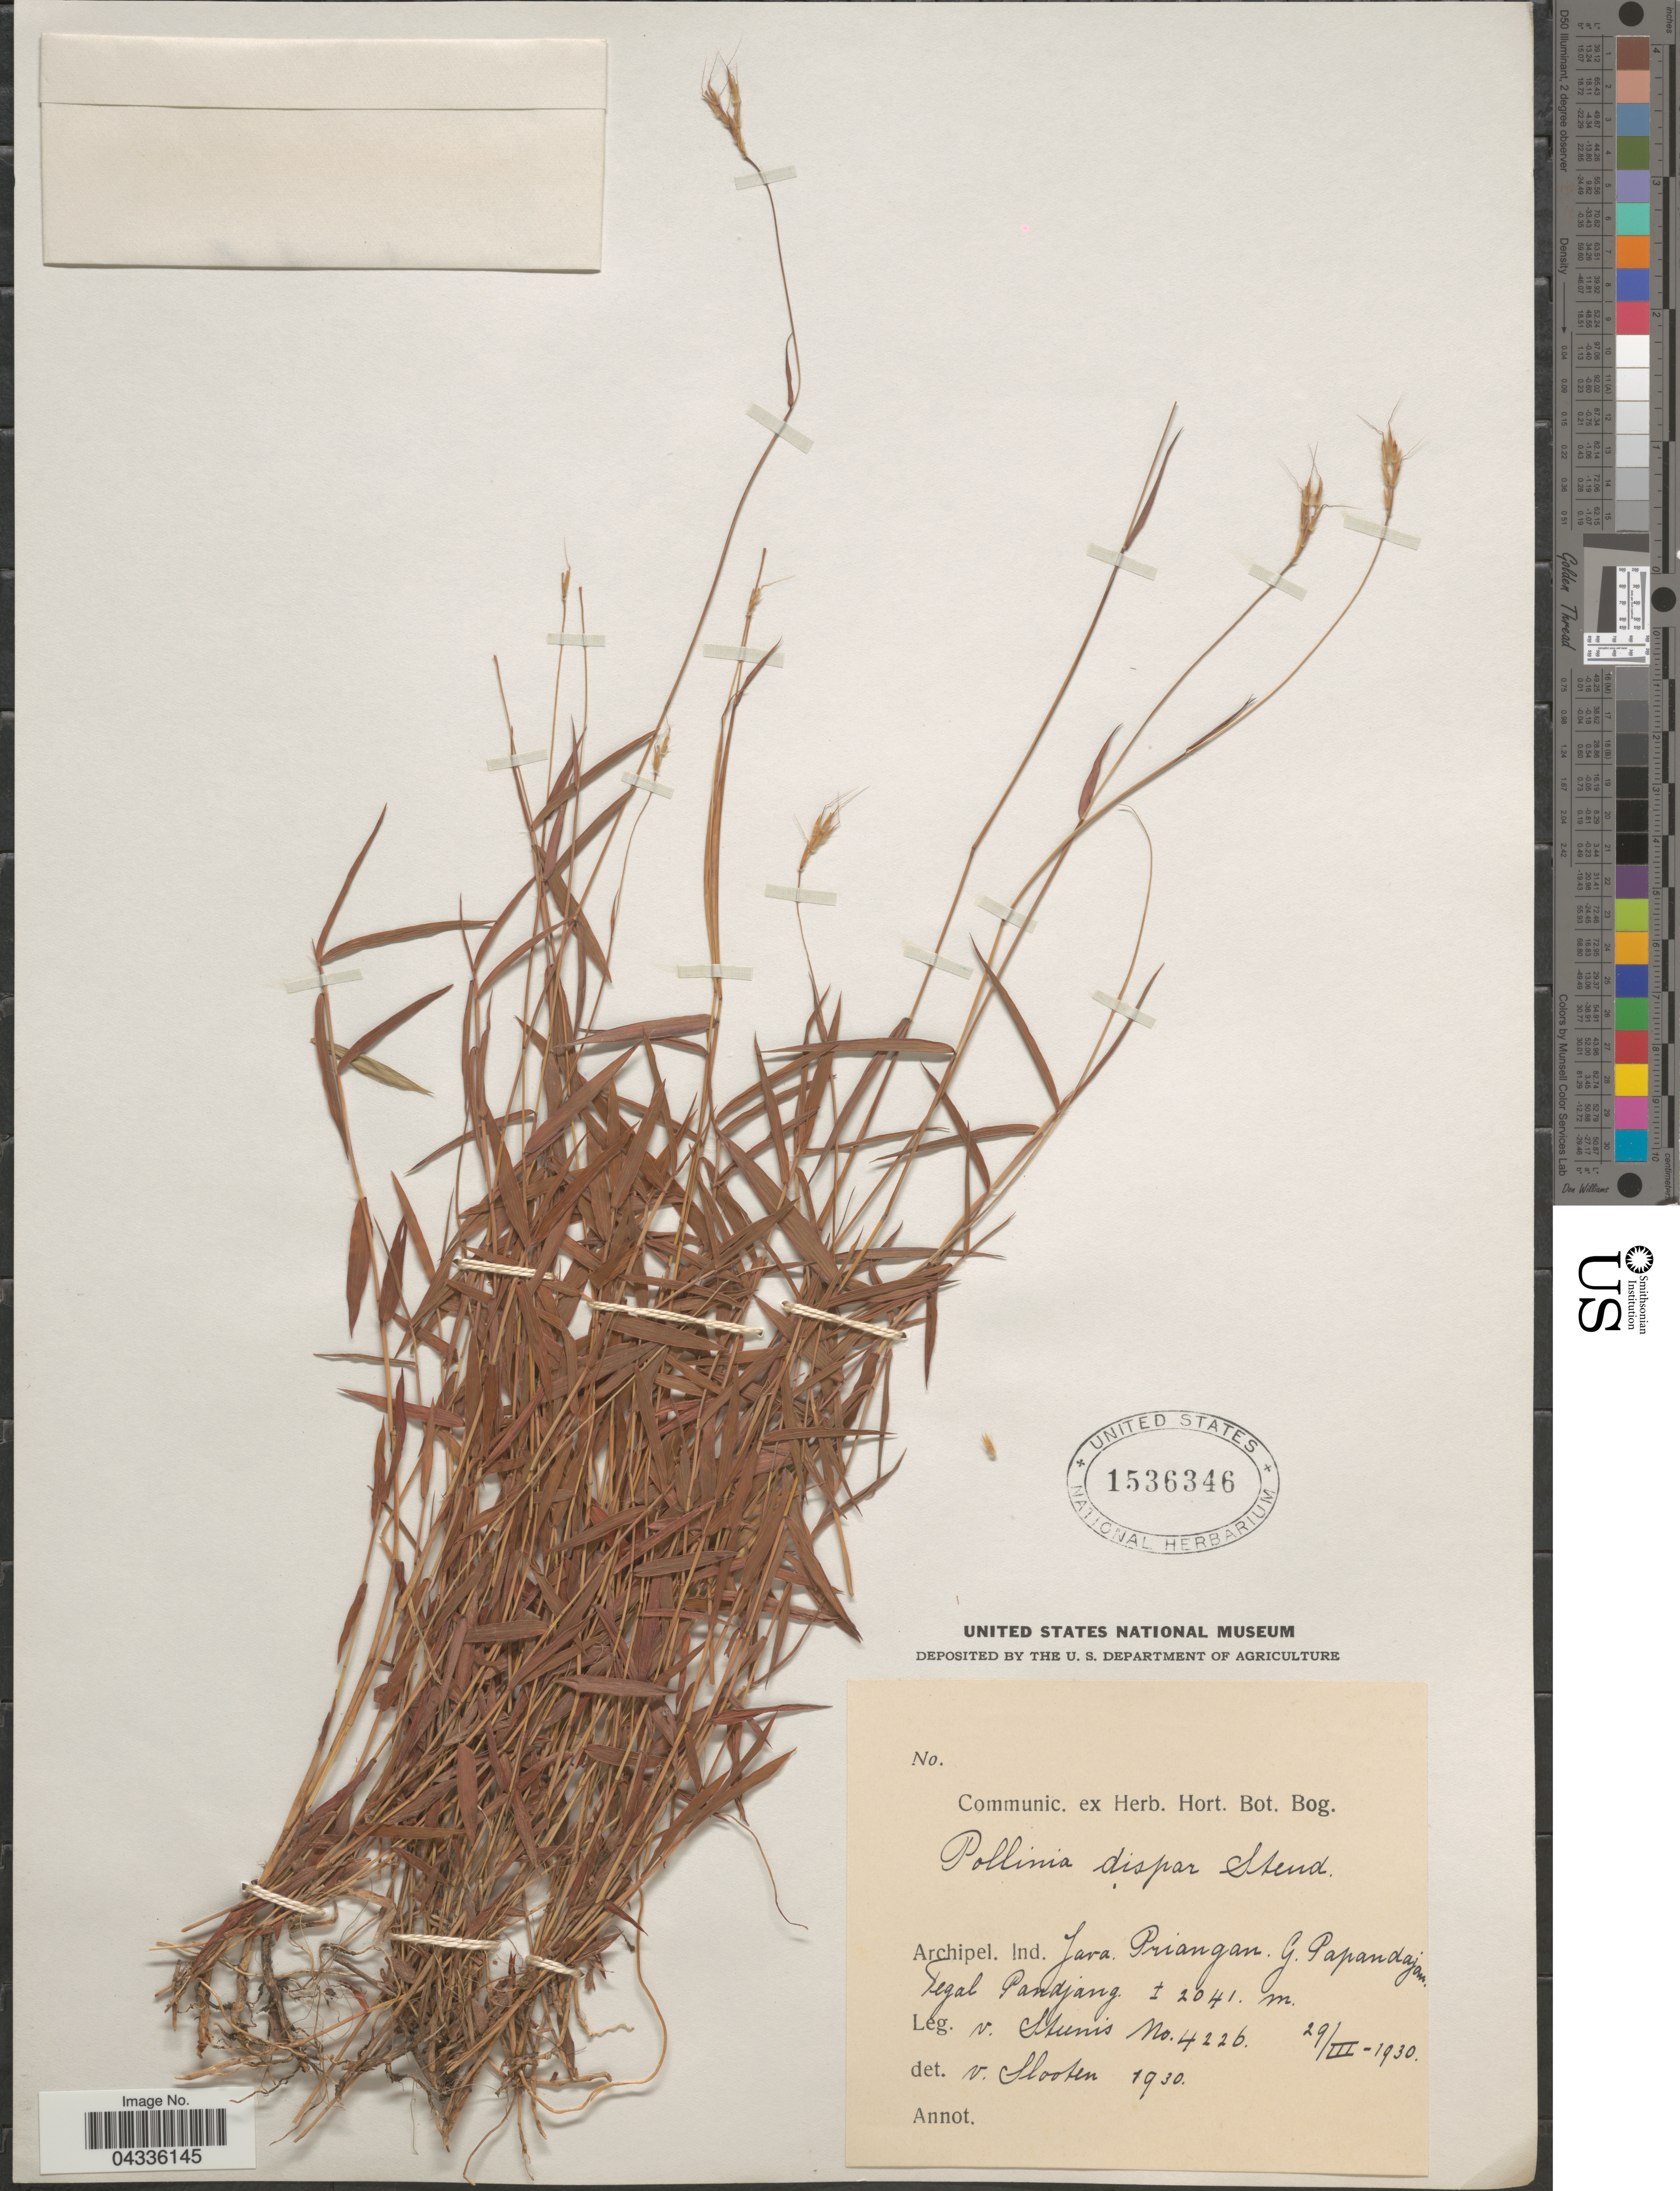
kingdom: Plantae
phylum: Tracheophyta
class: Liliopsida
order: Poales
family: Poaceae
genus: Eulalia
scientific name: Eulalia sp.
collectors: v. Steenis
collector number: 4226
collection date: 1930-03-29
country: Indonesia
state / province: Java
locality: Archipel. Ind. Java. Priangan G. Papandajam. Tegal Pandjang.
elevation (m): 2041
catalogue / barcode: US 1536346